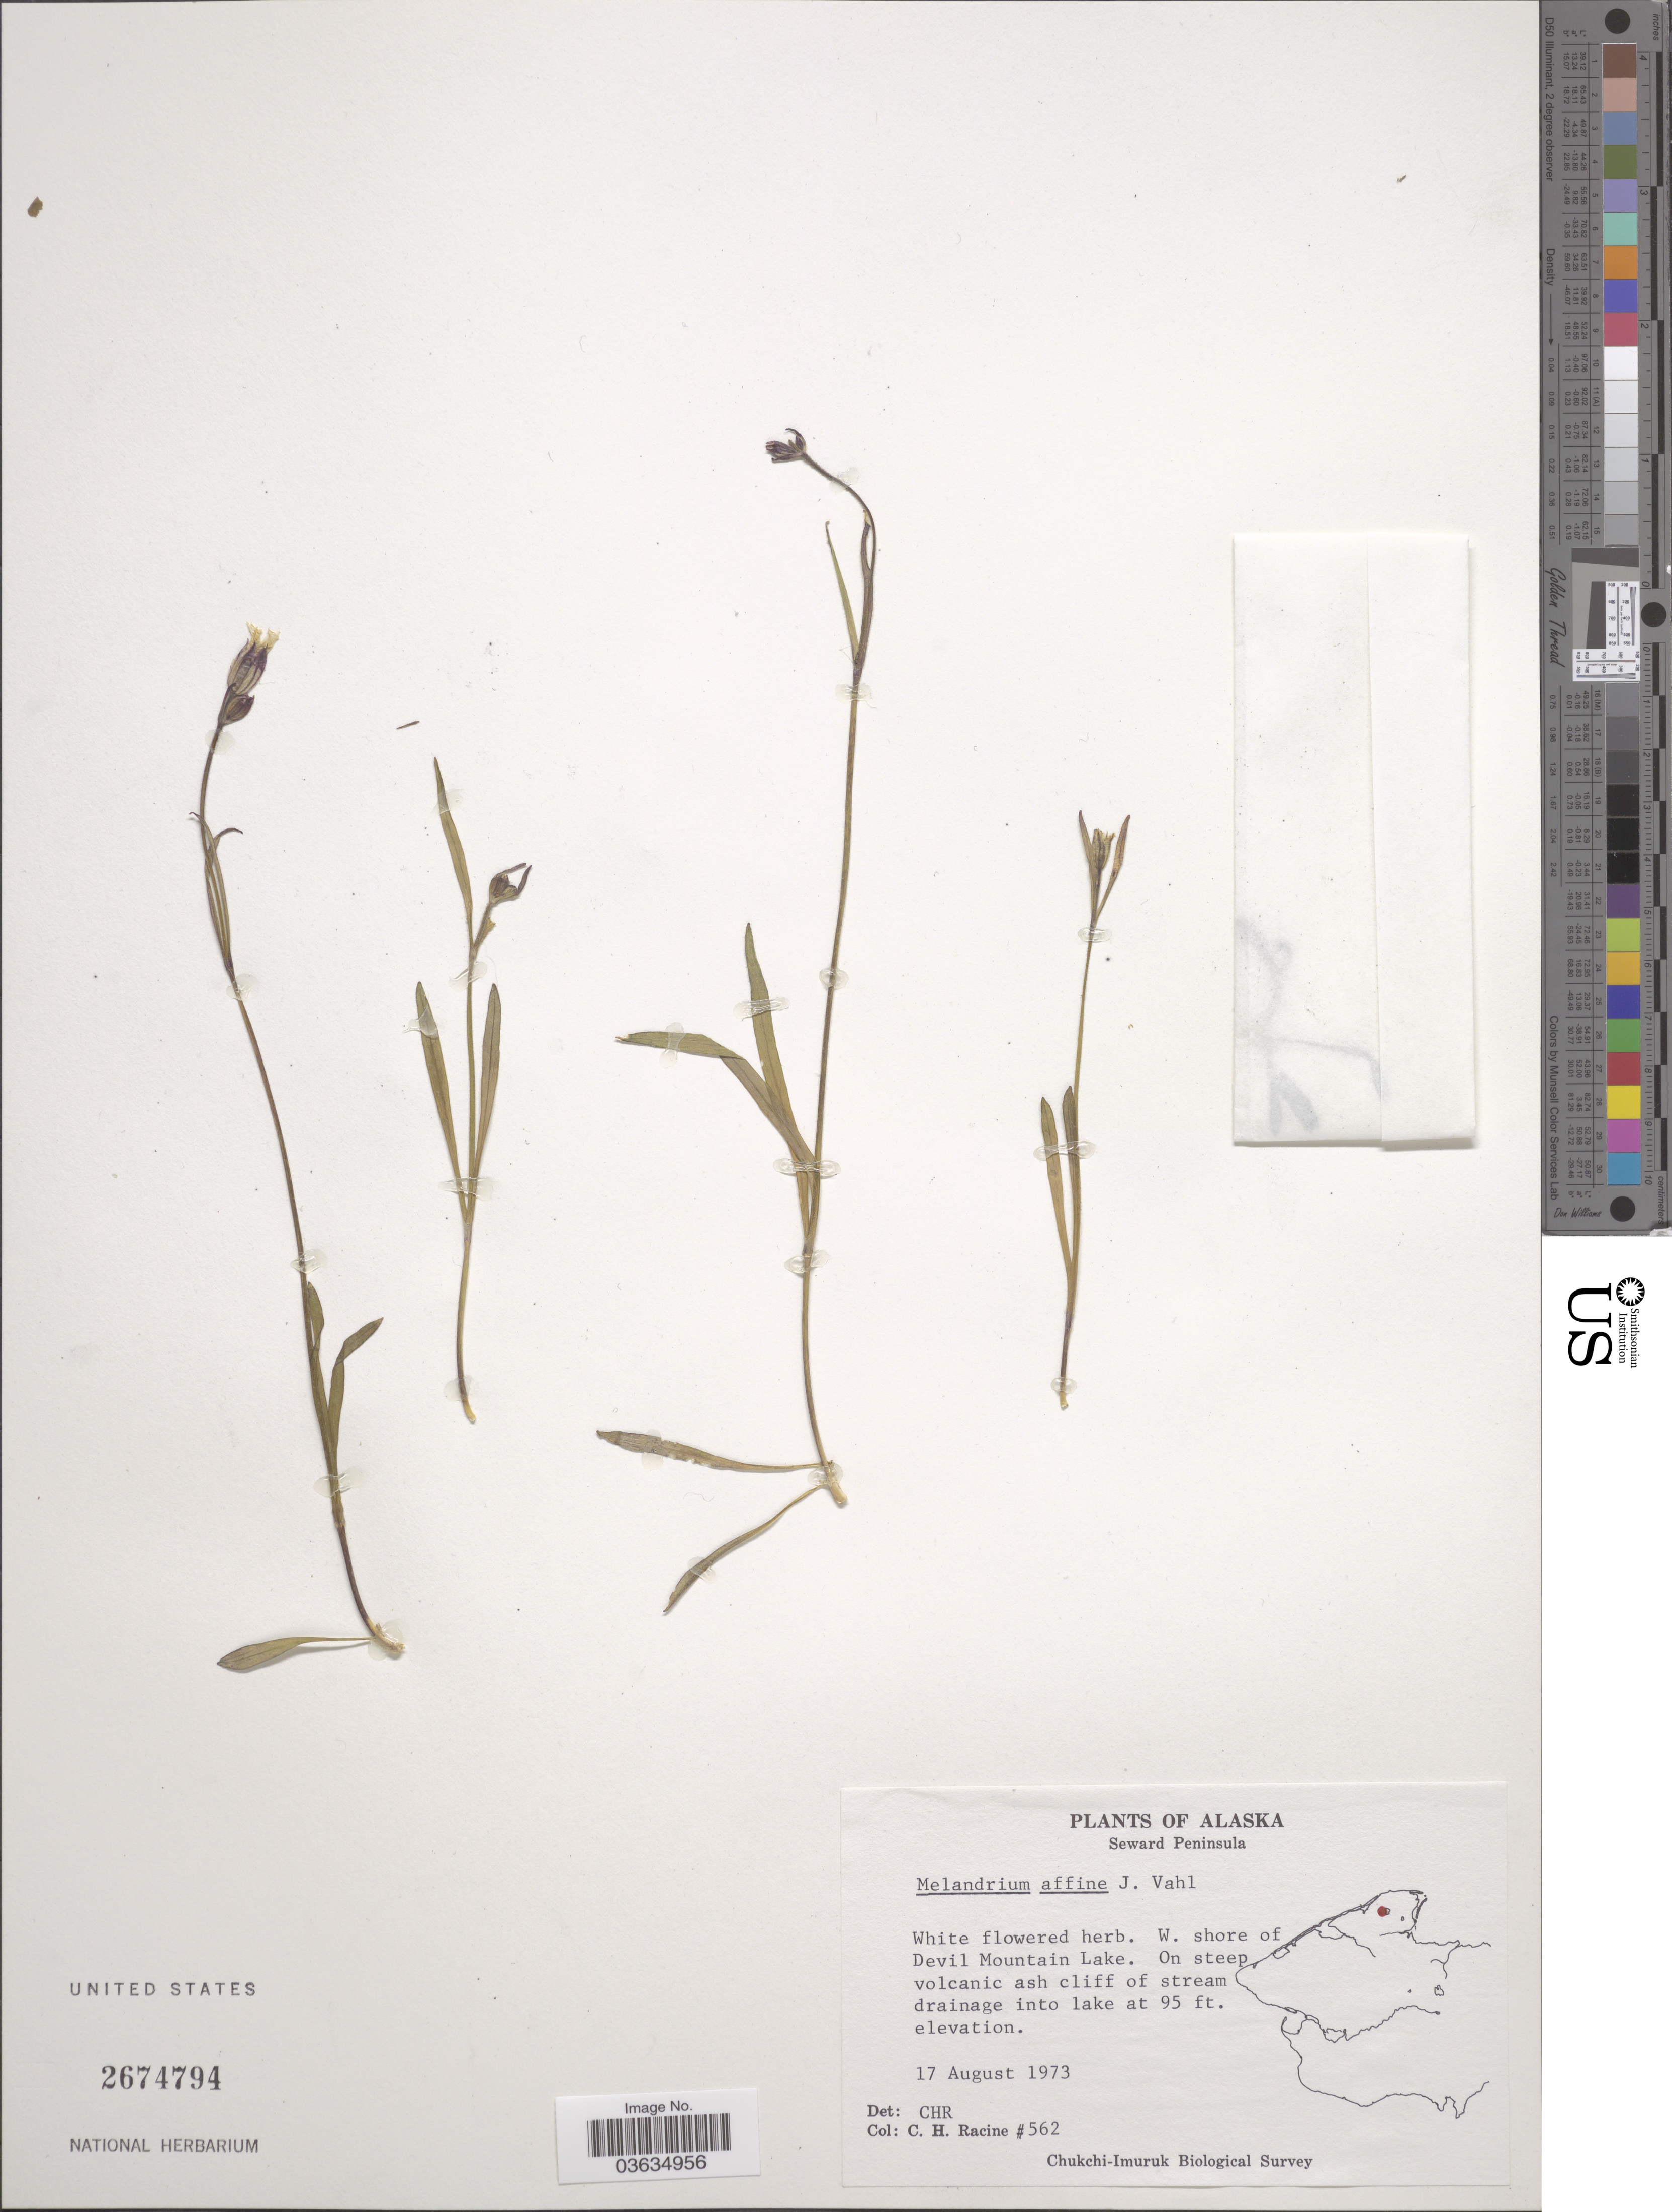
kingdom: Plantae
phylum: Tracheophyta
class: Magnoliopsida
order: Caryophyllales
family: Caryophyllaceae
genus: Silene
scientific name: Silene involucrata subsp. tenella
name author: (Tolm.) Bocquet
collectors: C. Racine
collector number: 562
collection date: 1973-08-17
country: United States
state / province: Alaska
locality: Seward Peninsula. W. shore of Devil Mountain Lake.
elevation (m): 29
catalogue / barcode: US 2674794